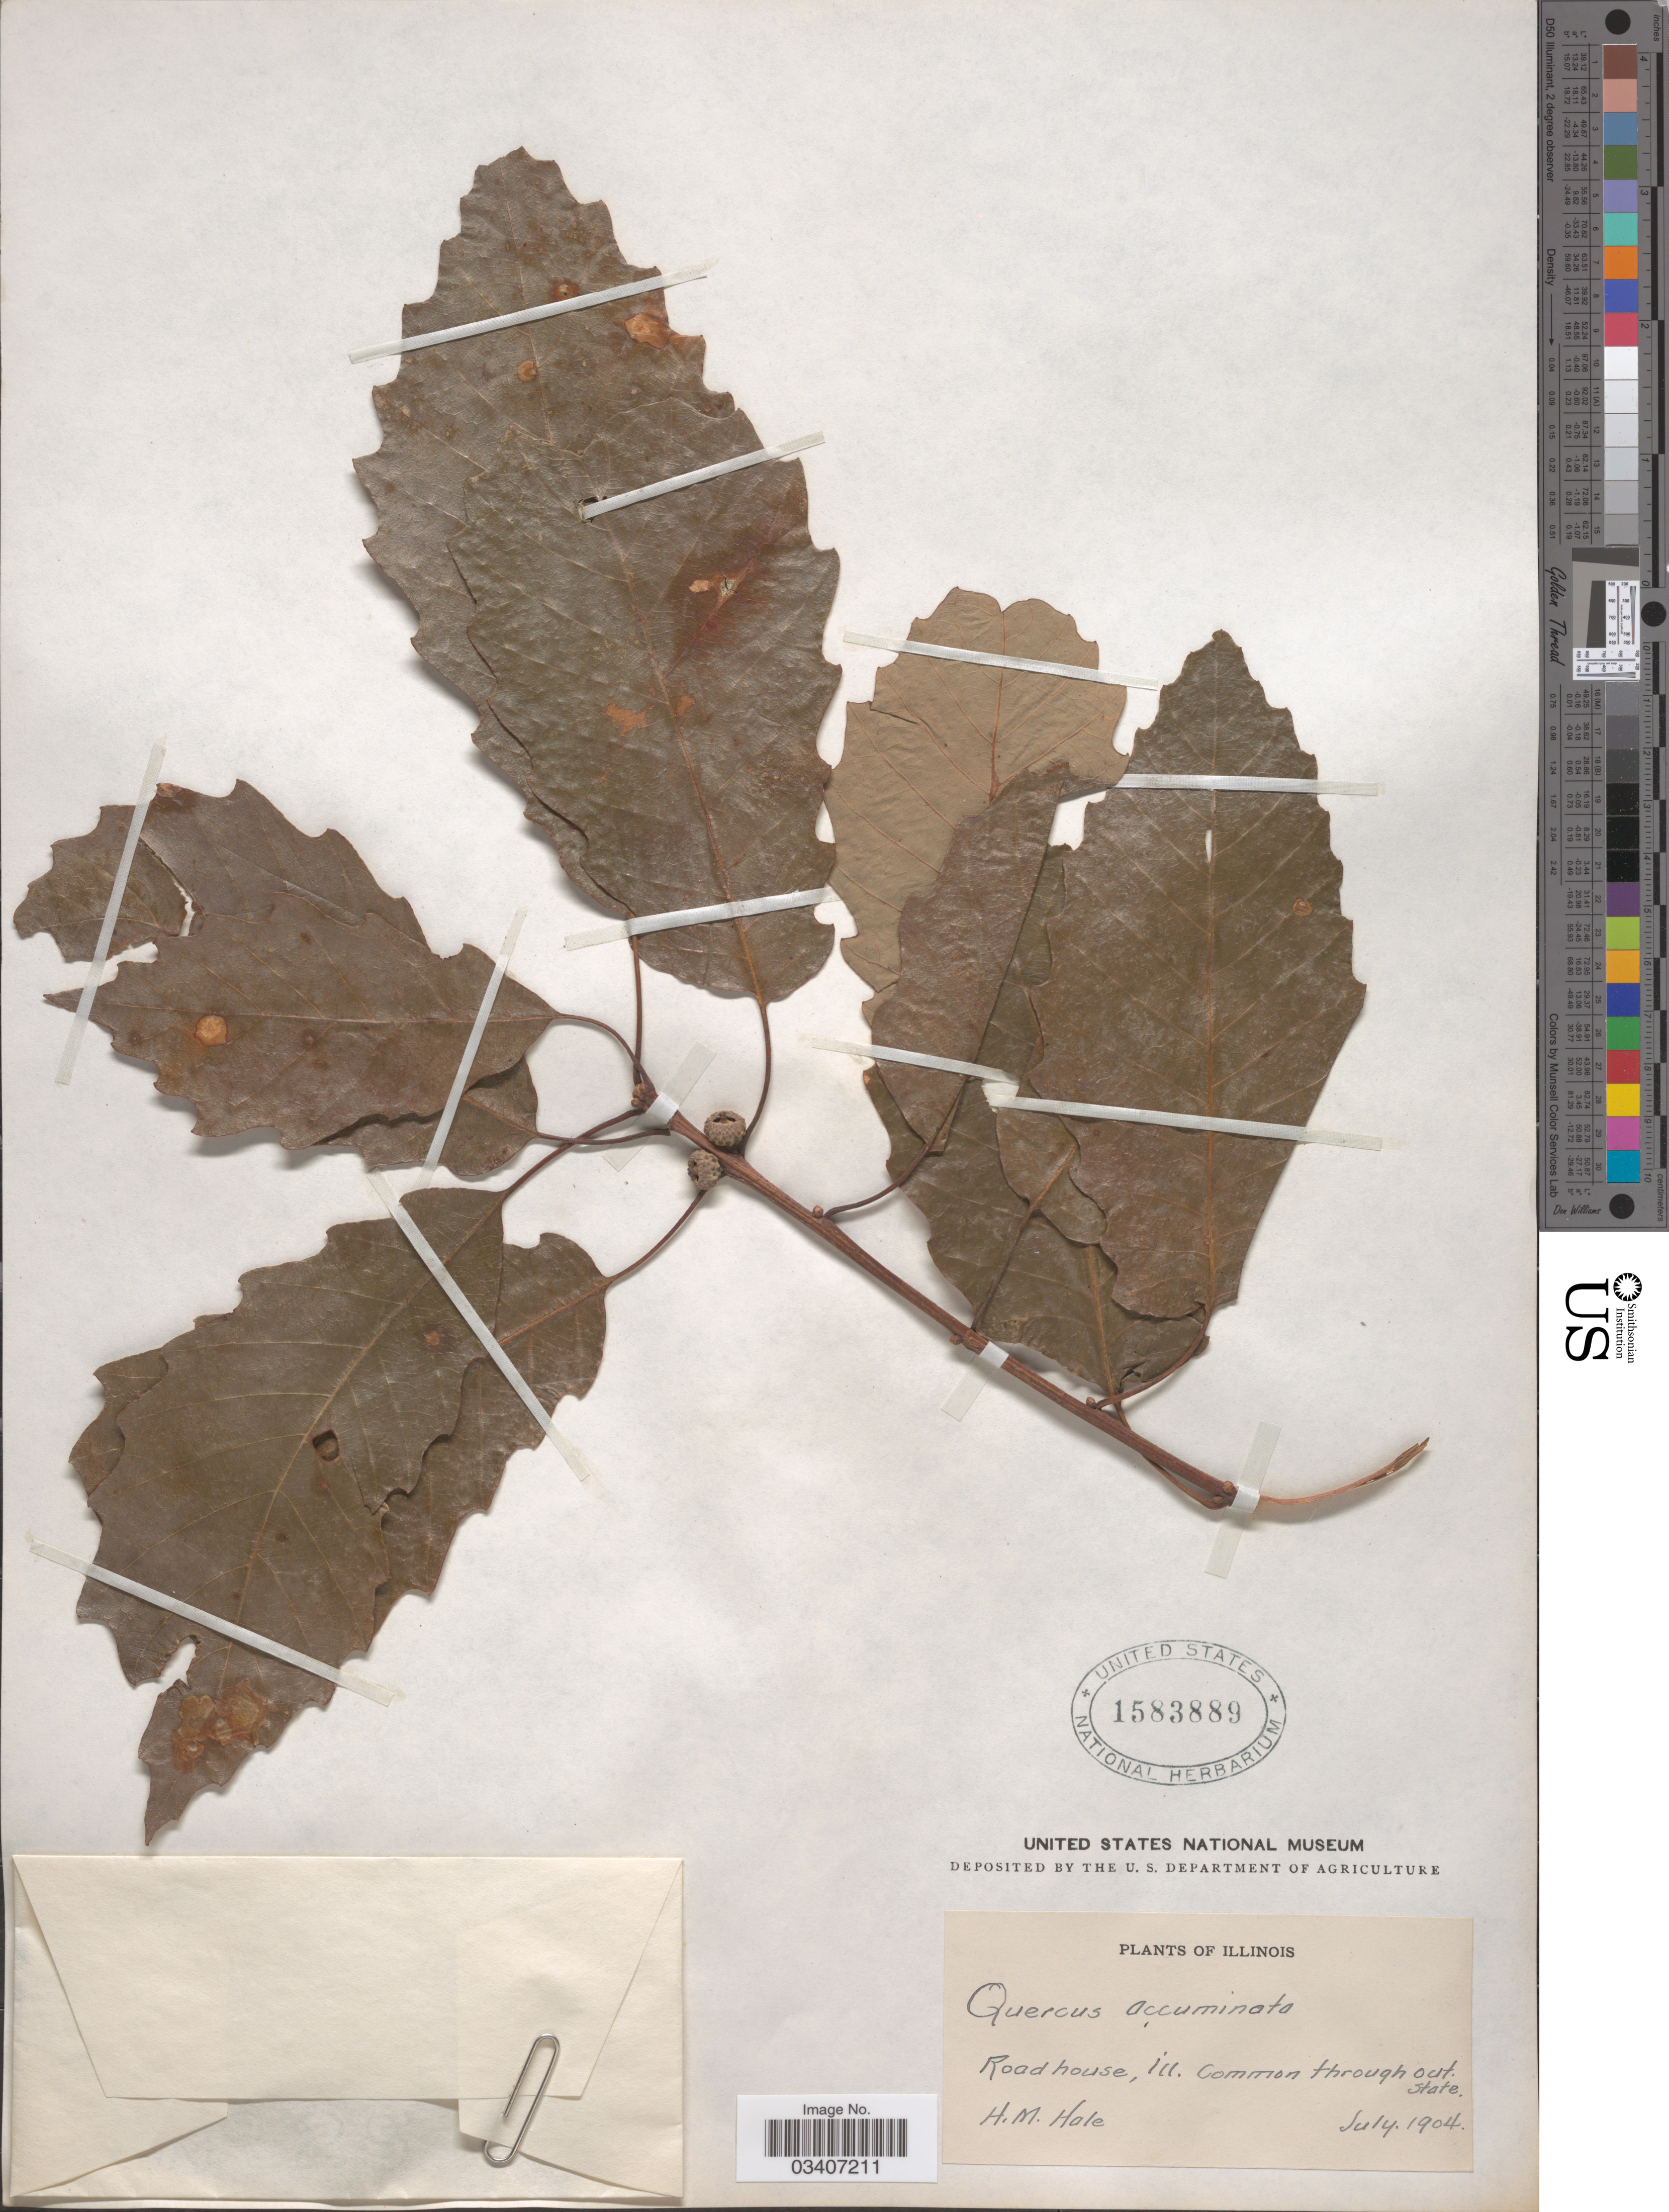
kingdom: Plantae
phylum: Tracheophyta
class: Magnoliopsida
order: Fagales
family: Fagaceae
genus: Quercus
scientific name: Quercus muehlenbergii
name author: Engelm.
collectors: H. M. Hale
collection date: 1904-07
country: United States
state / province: Illinois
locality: Road house.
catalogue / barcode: US 1583889